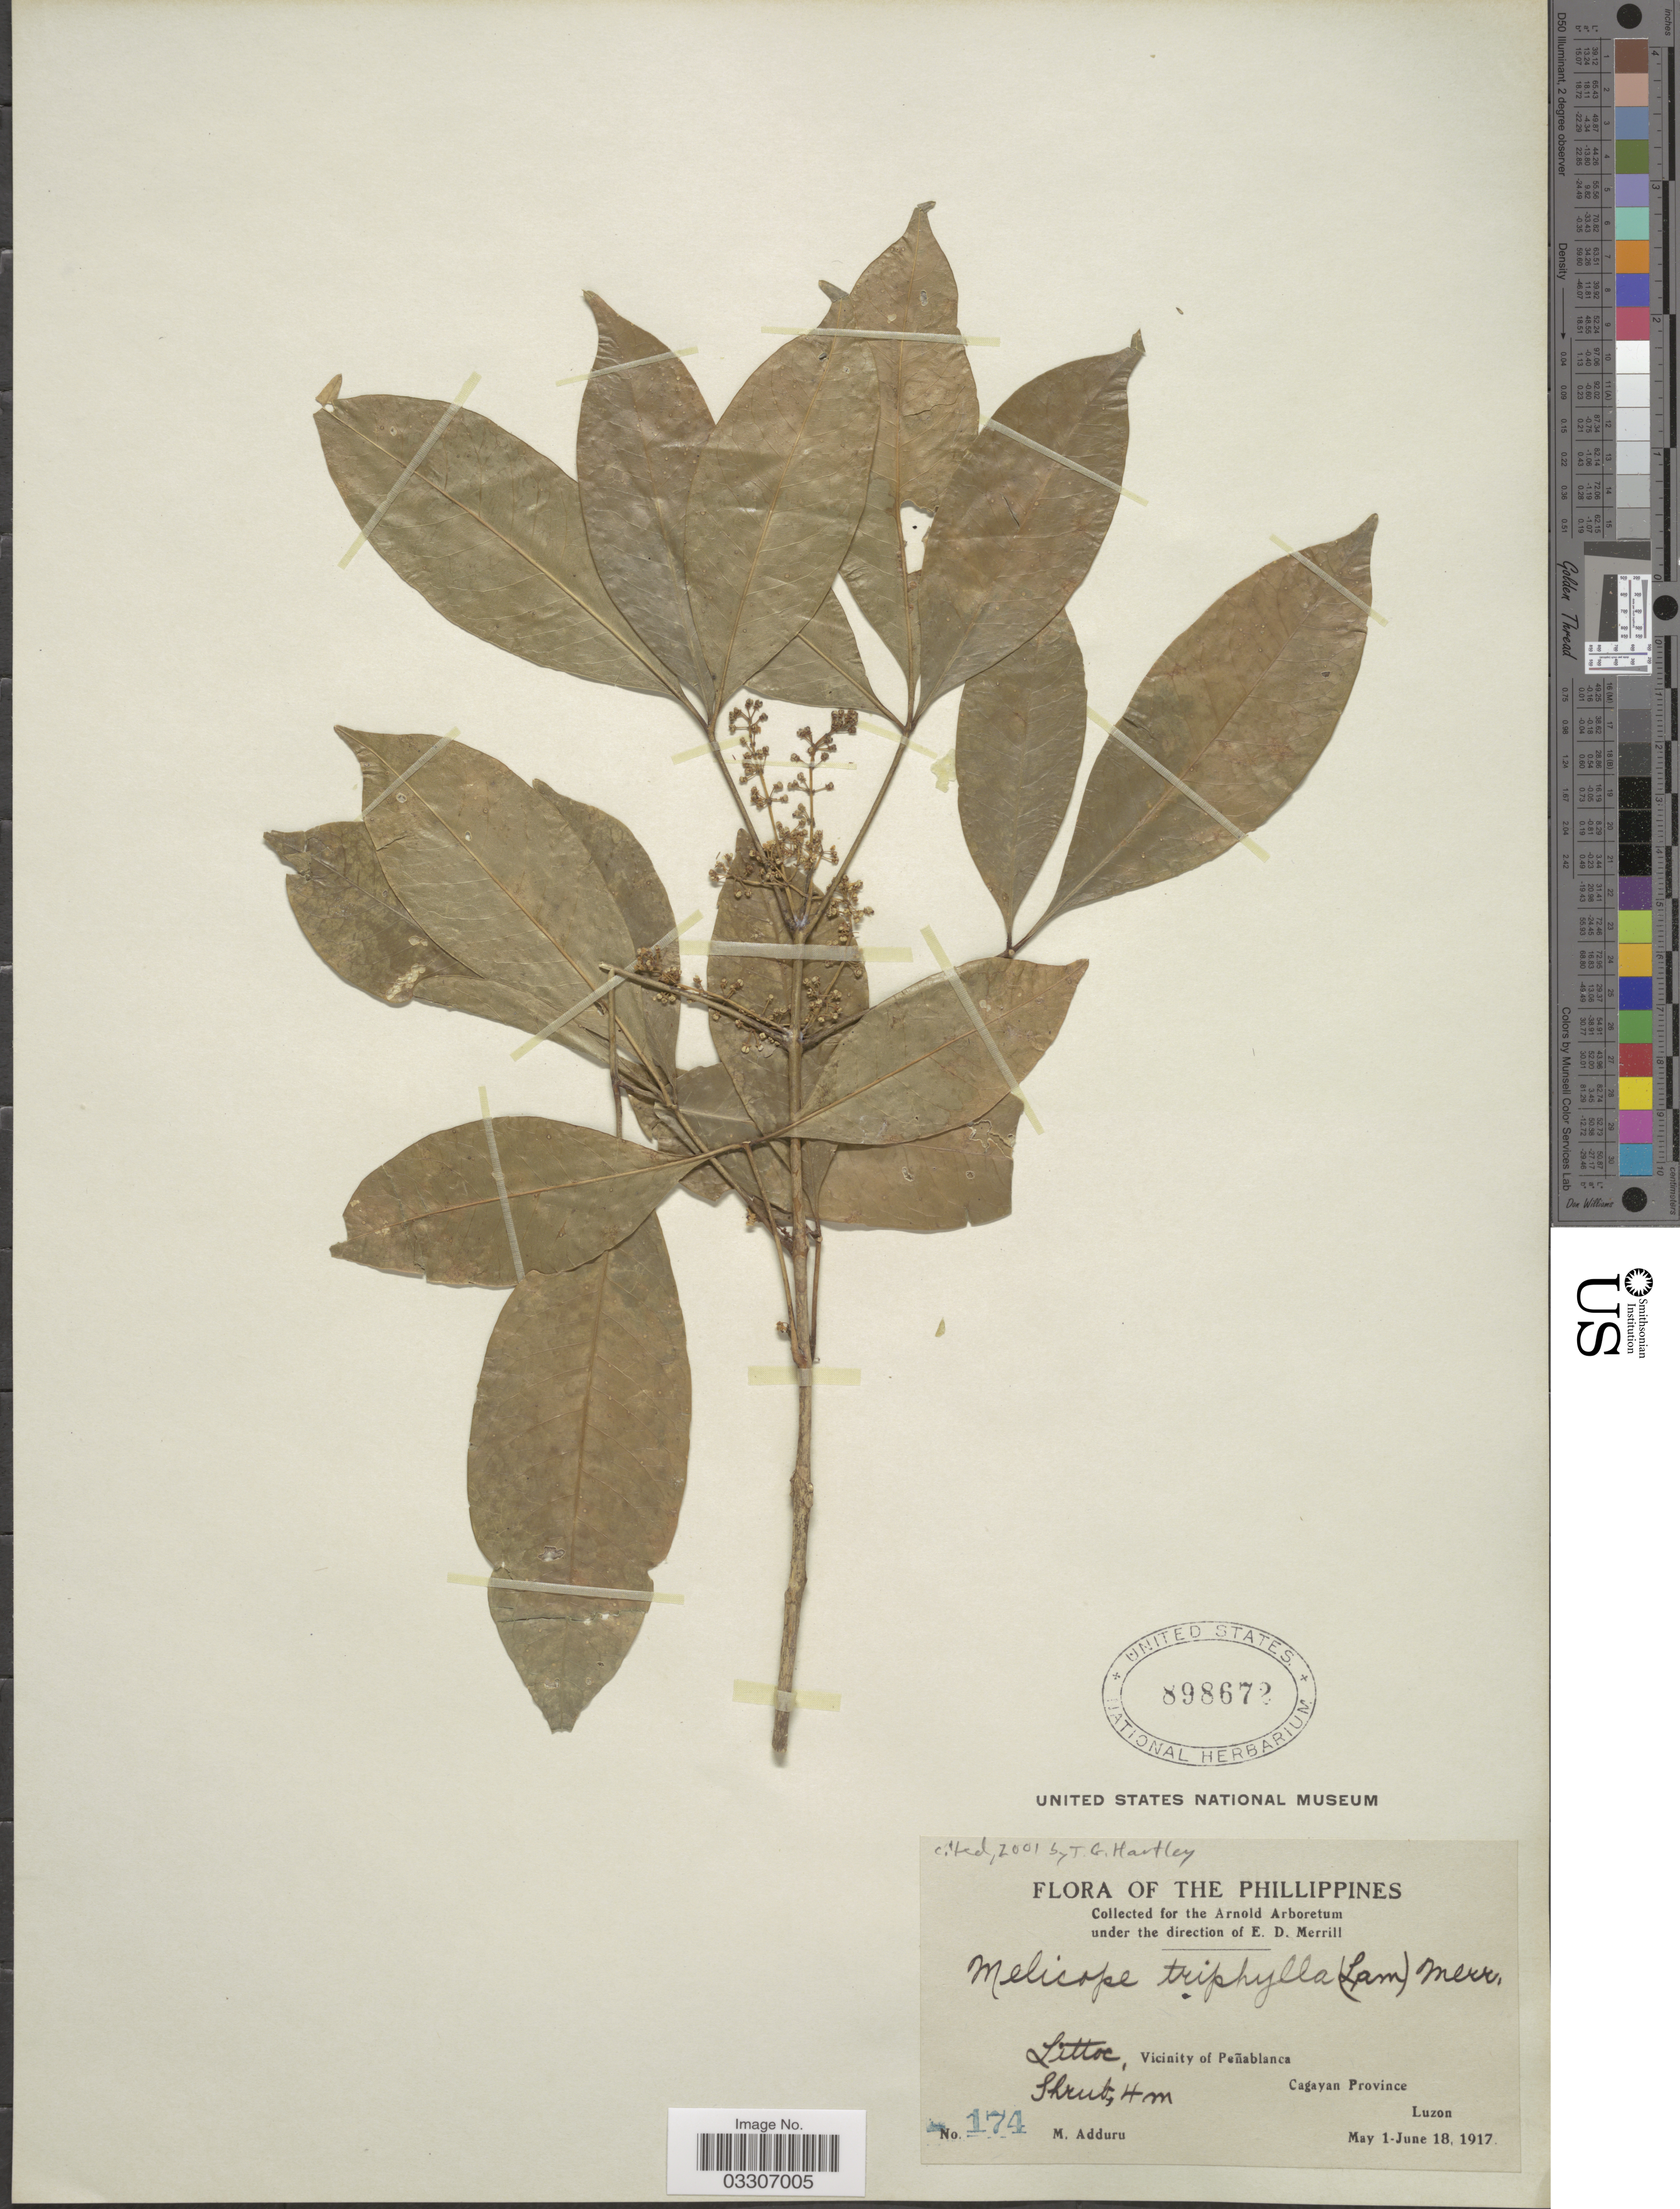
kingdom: Plantae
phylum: Tracheophyta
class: Magnoliopsida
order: Sapindales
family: Rutaceae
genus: Melicope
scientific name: Melicope triphylla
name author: (Lam.) Merr.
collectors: M. Adduru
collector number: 174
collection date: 1917-05-01/1917-06-18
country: Philippines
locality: Littoc, Vicinity of Peñablanca, Cagayan Province, Luzon.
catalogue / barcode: US 898672